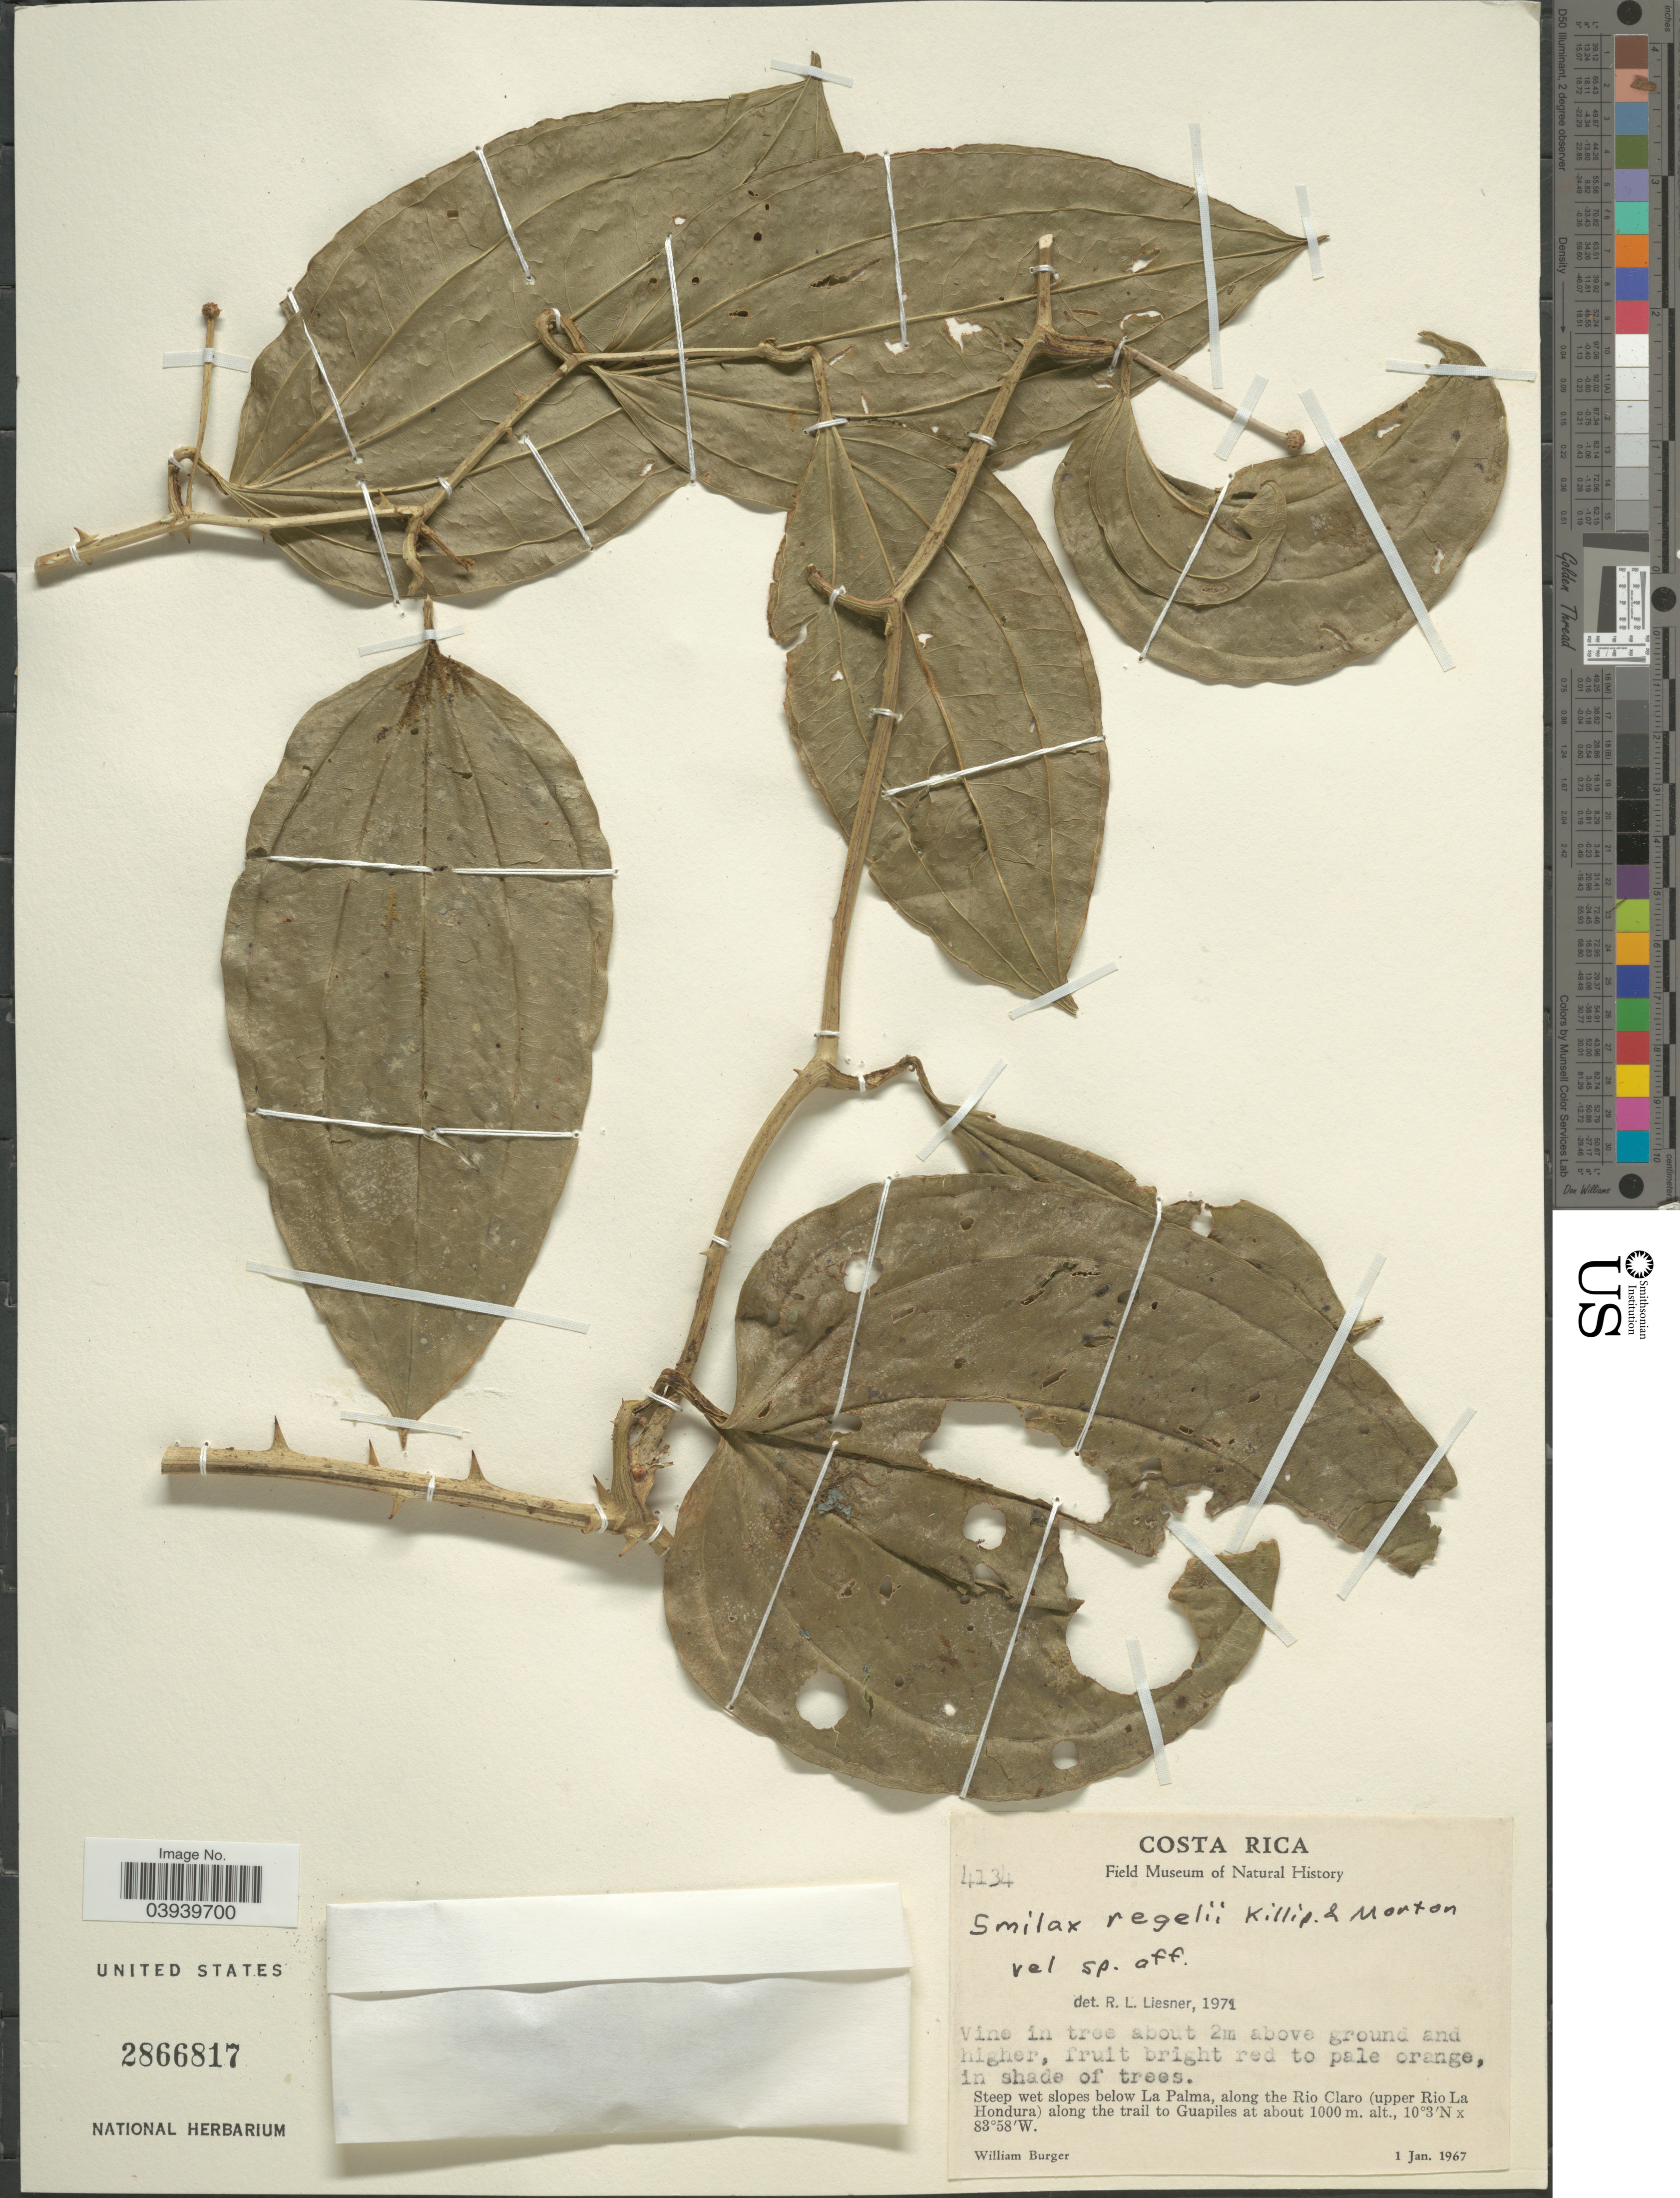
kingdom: Plantae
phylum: Tracheophyta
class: Liliopsida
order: Liliales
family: Smilacaceae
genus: Smilax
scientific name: Smilax regelii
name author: Killip & C.V. Morton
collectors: W. Burger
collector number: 4134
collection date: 1967-01-01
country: Costa Rica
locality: Steep wet slopes below La Palma, along the Rio Claro (upper Rio La Hondura) along the trail to Guapiles.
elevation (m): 1000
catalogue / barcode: US 2866817